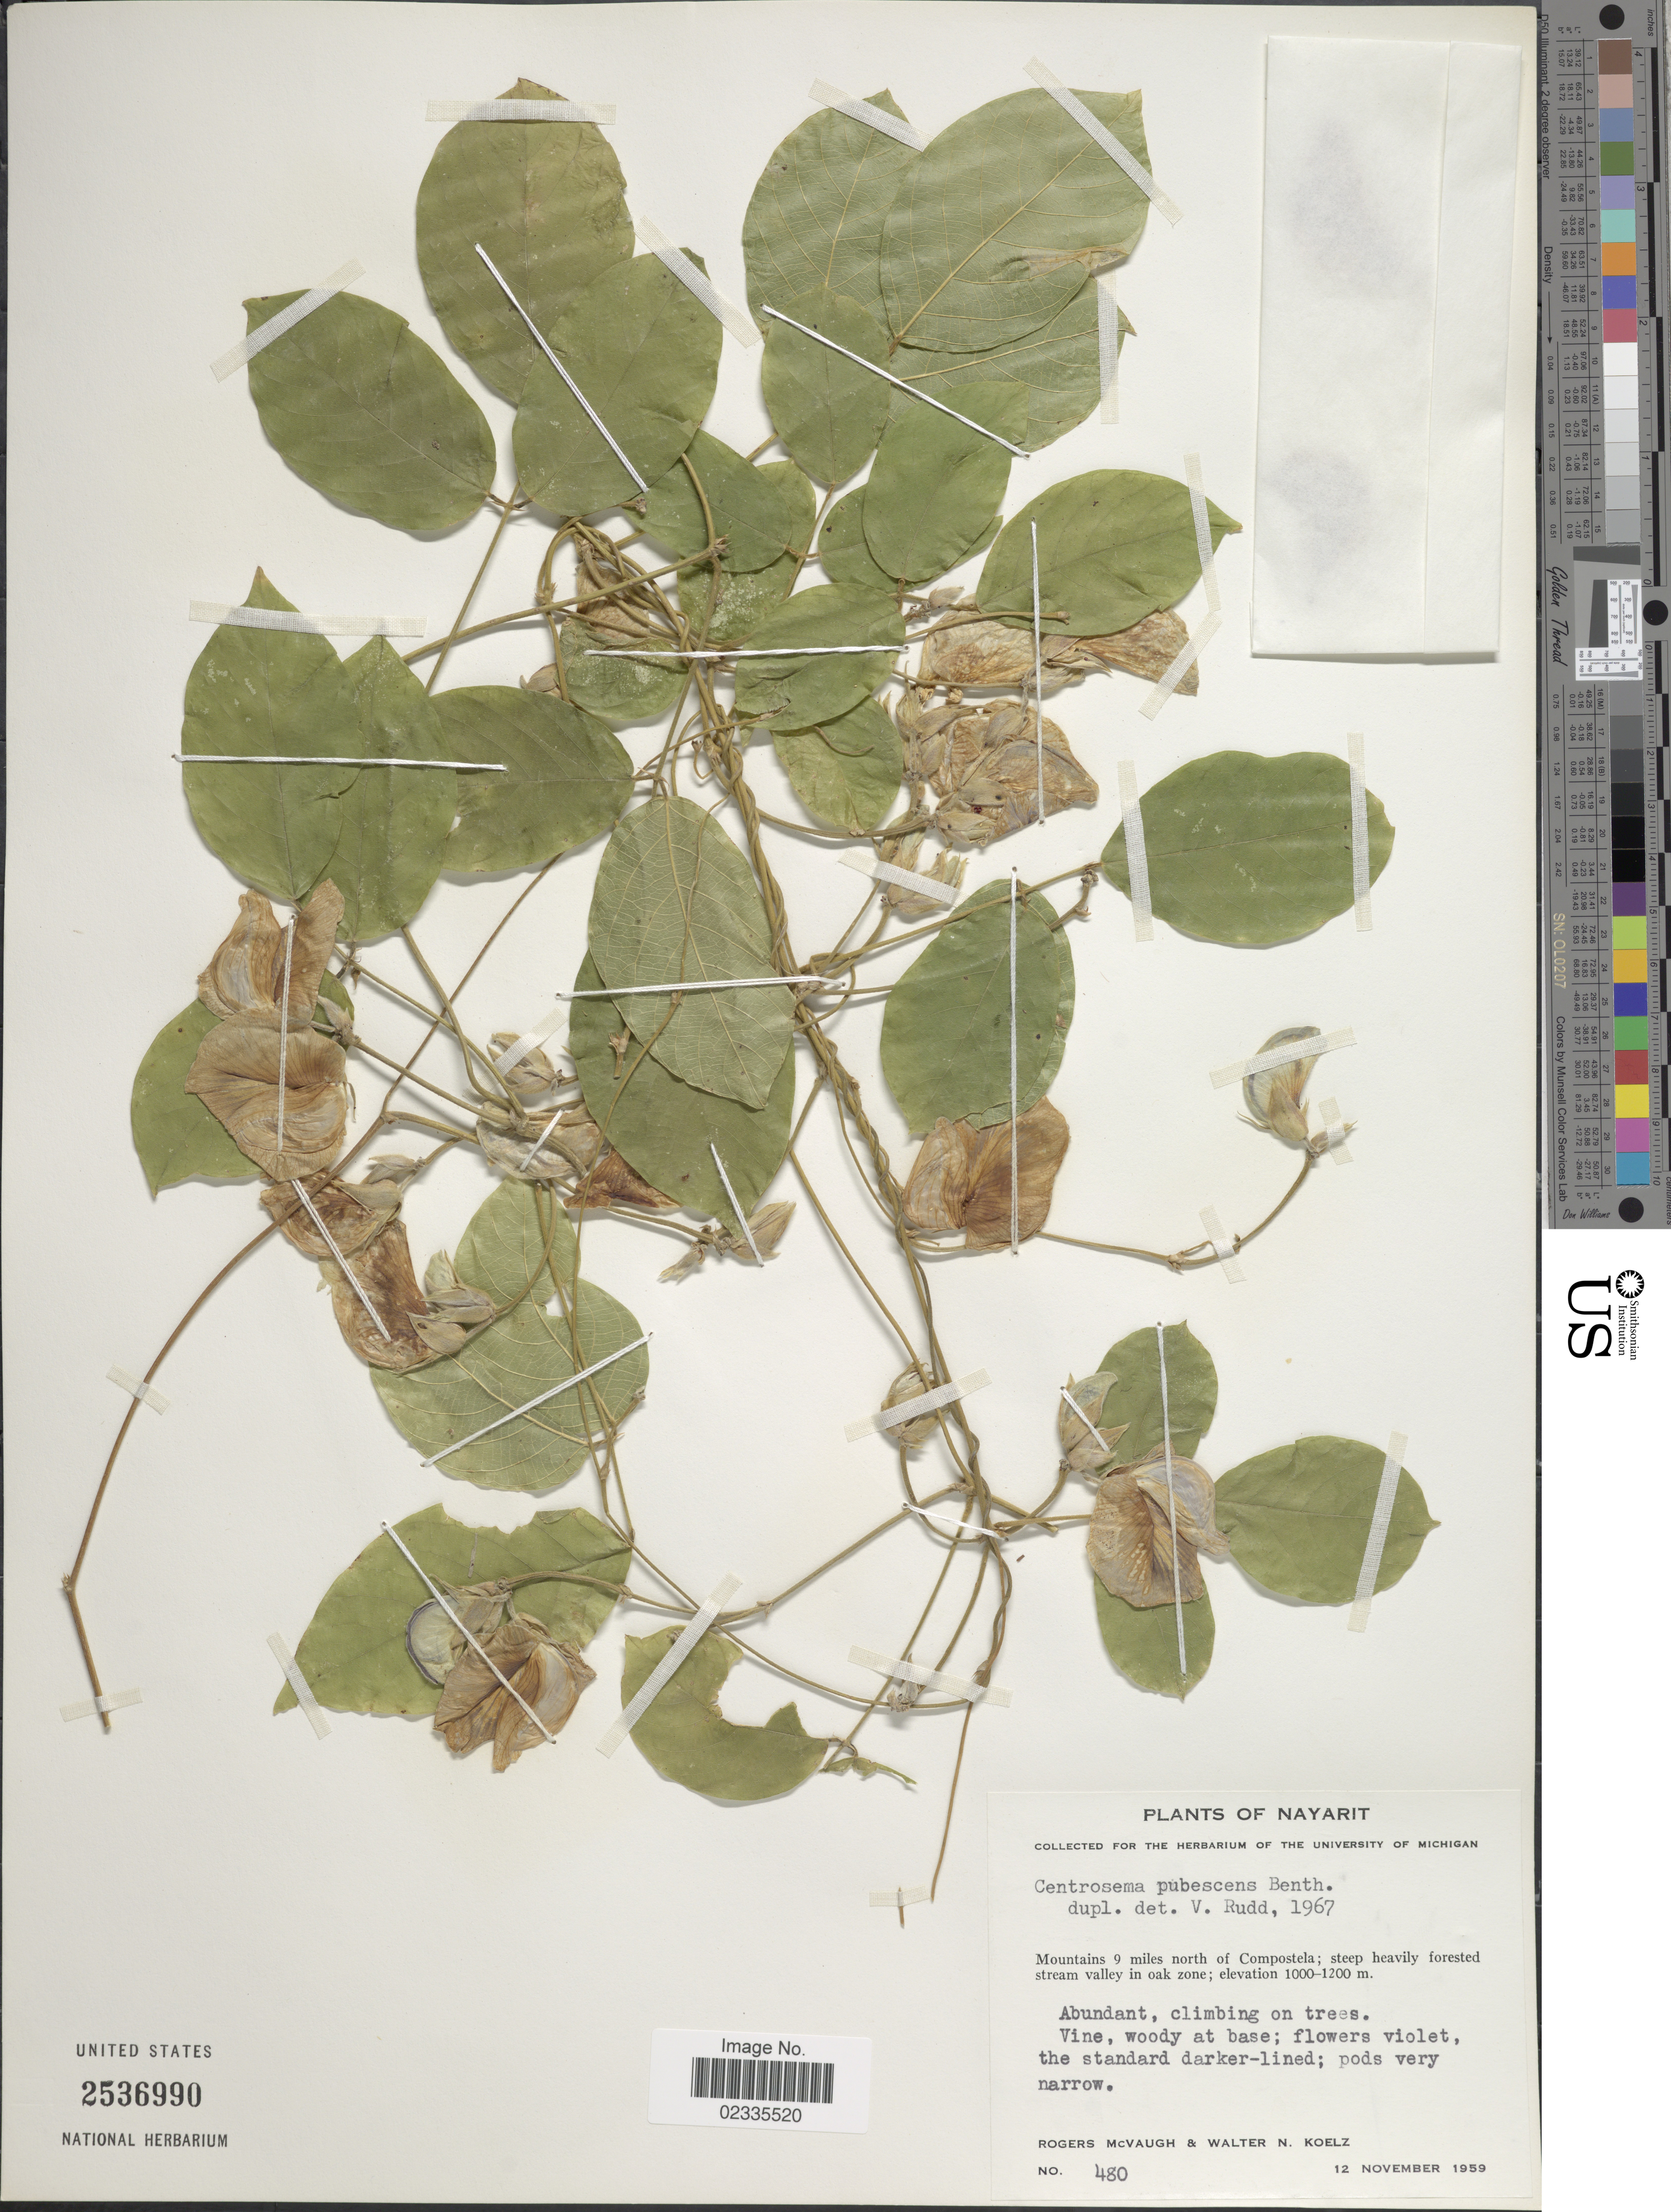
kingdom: Plantae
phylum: Tracheophyta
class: Magnoliopsida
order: Fabales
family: Fabaceae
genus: Centrosema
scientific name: Centrosema pubescens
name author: Benth.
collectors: R. McVaugh & W. N. Koelz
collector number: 480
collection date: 1959-11-12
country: Mexico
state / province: Nayarit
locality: Mountains 9 miles north of Compostela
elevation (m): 1000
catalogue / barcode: US 2536990